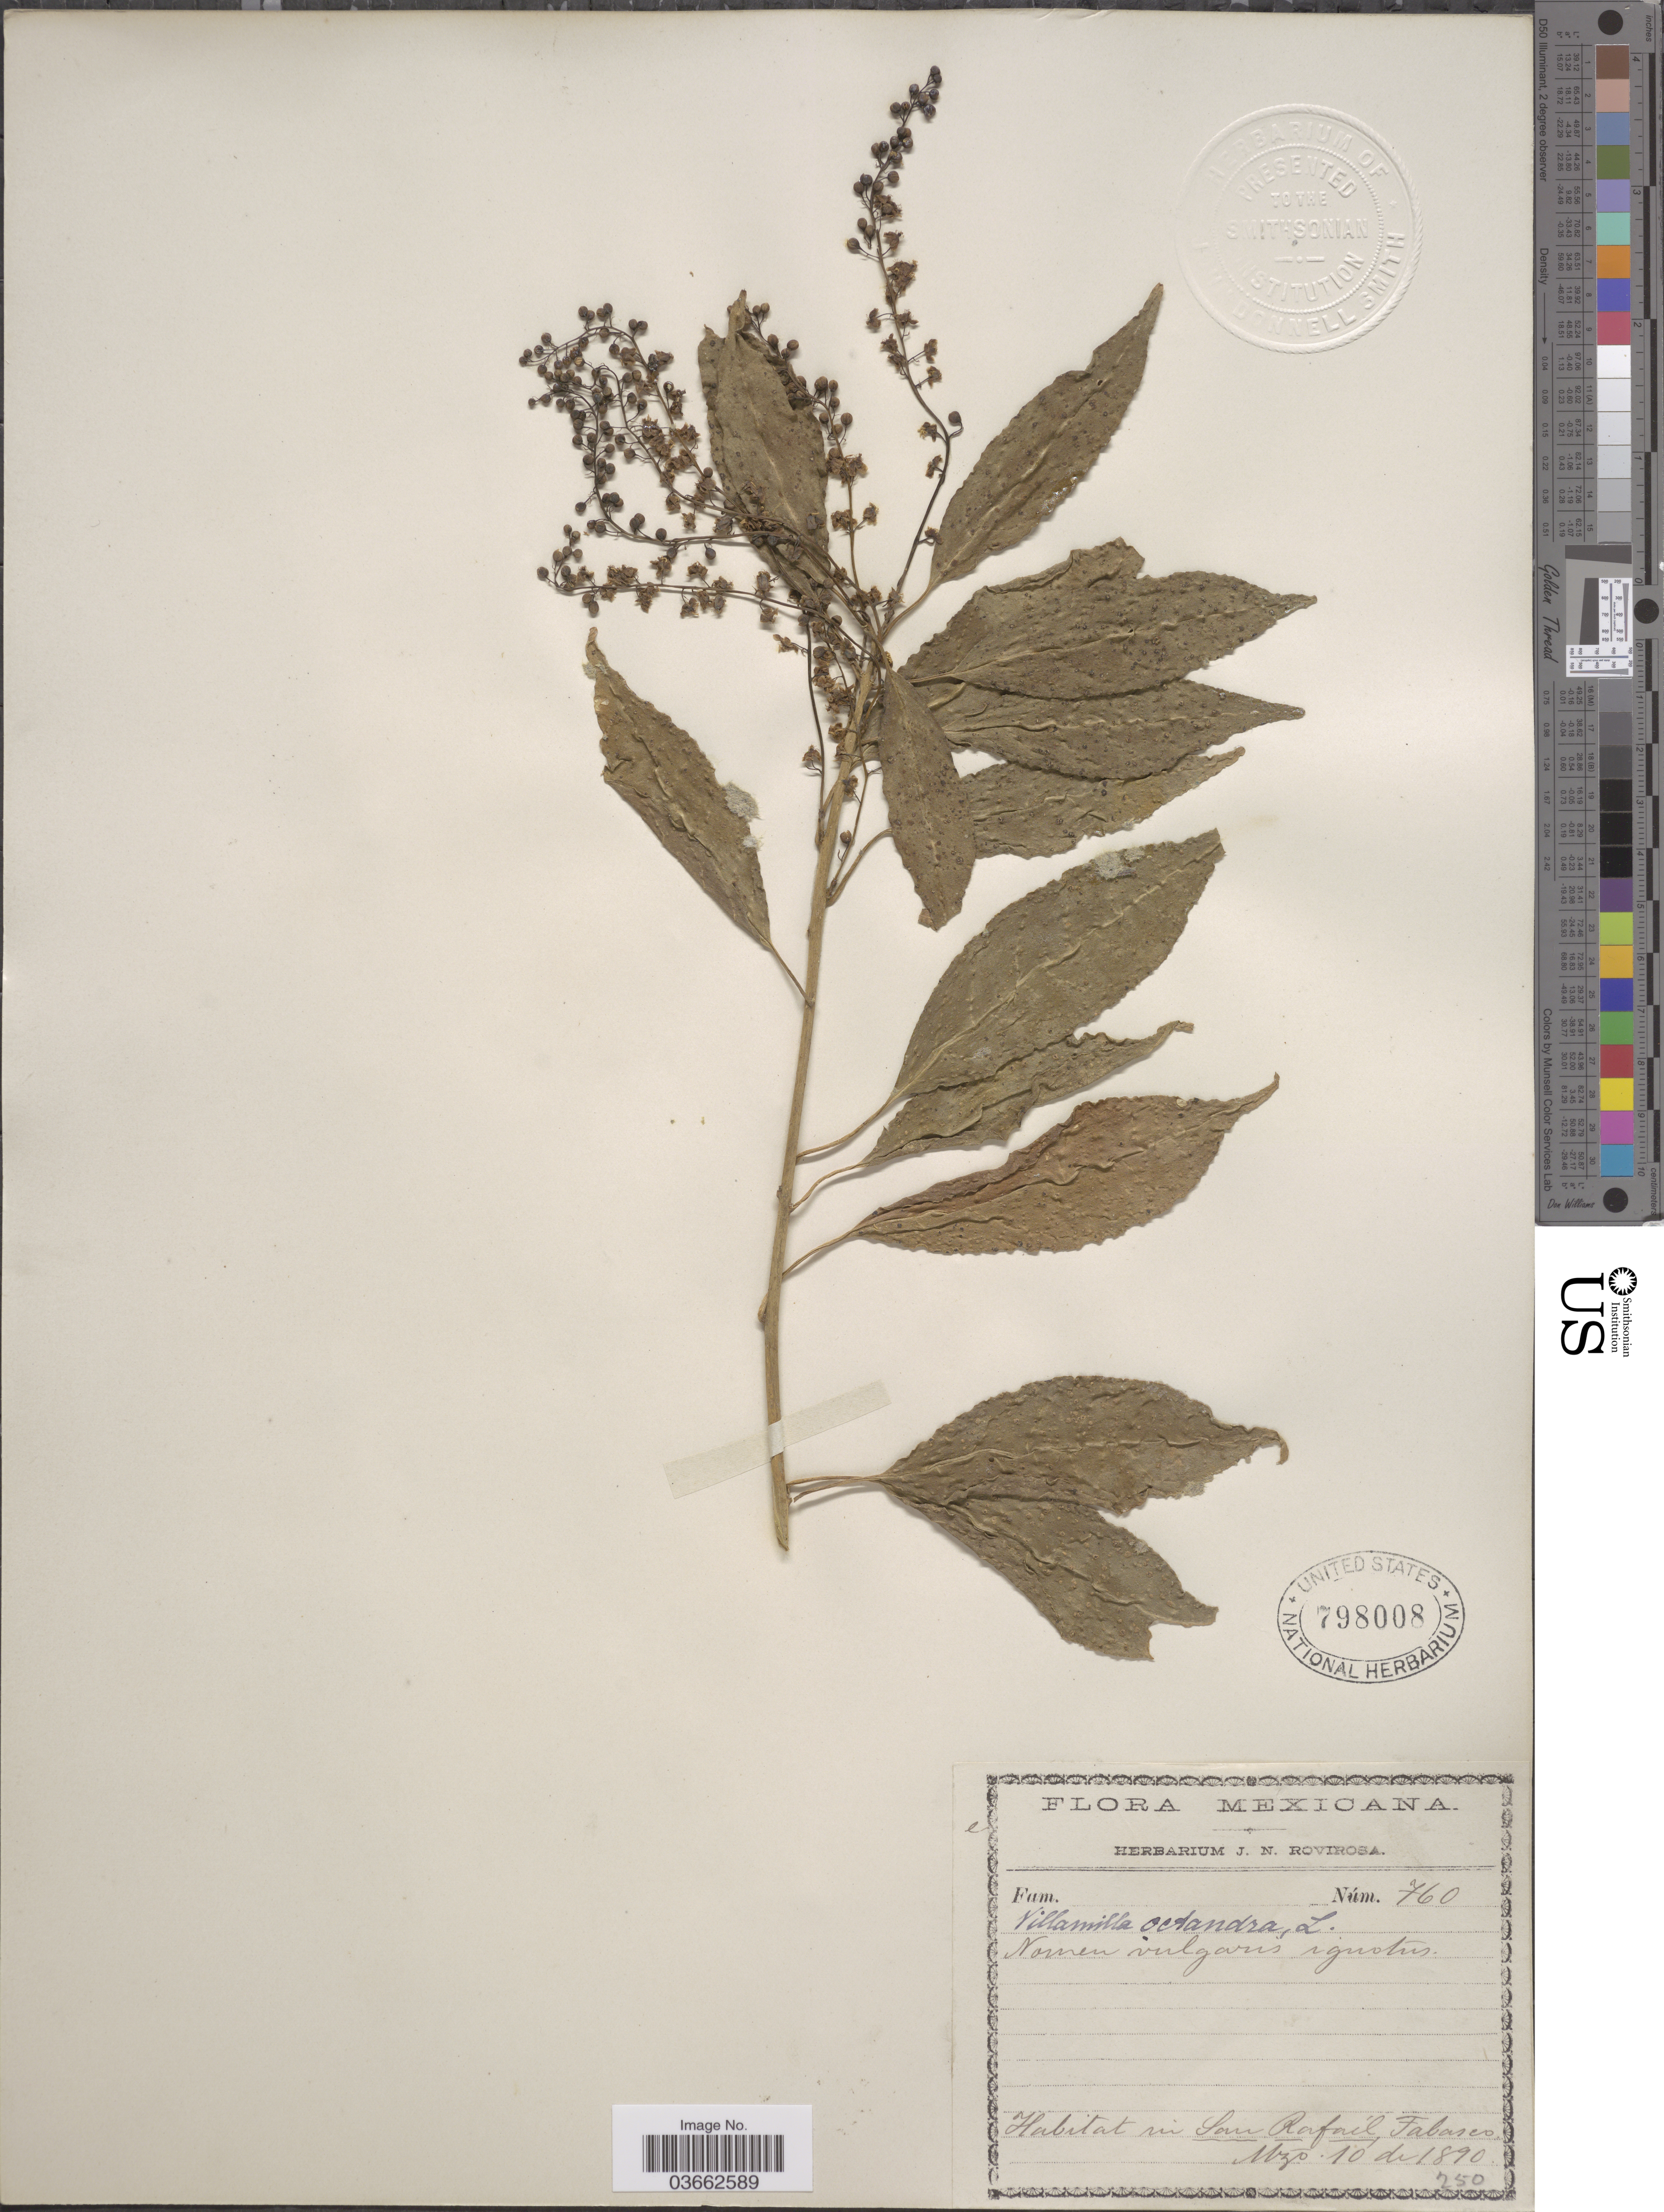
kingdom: Plantae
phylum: Tracheophyta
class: Magnoliopsida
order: Caryophyllales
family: Phytolaccaceae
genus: Trichostigma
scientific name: Trichostigma octandrum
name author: (L.) H. Walter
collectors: ex herb. J. N. Rovirosa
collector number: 760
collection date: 1890-03-10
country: Mexico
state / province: Tabasco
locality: In San Rafaél.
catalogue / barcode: US 798008